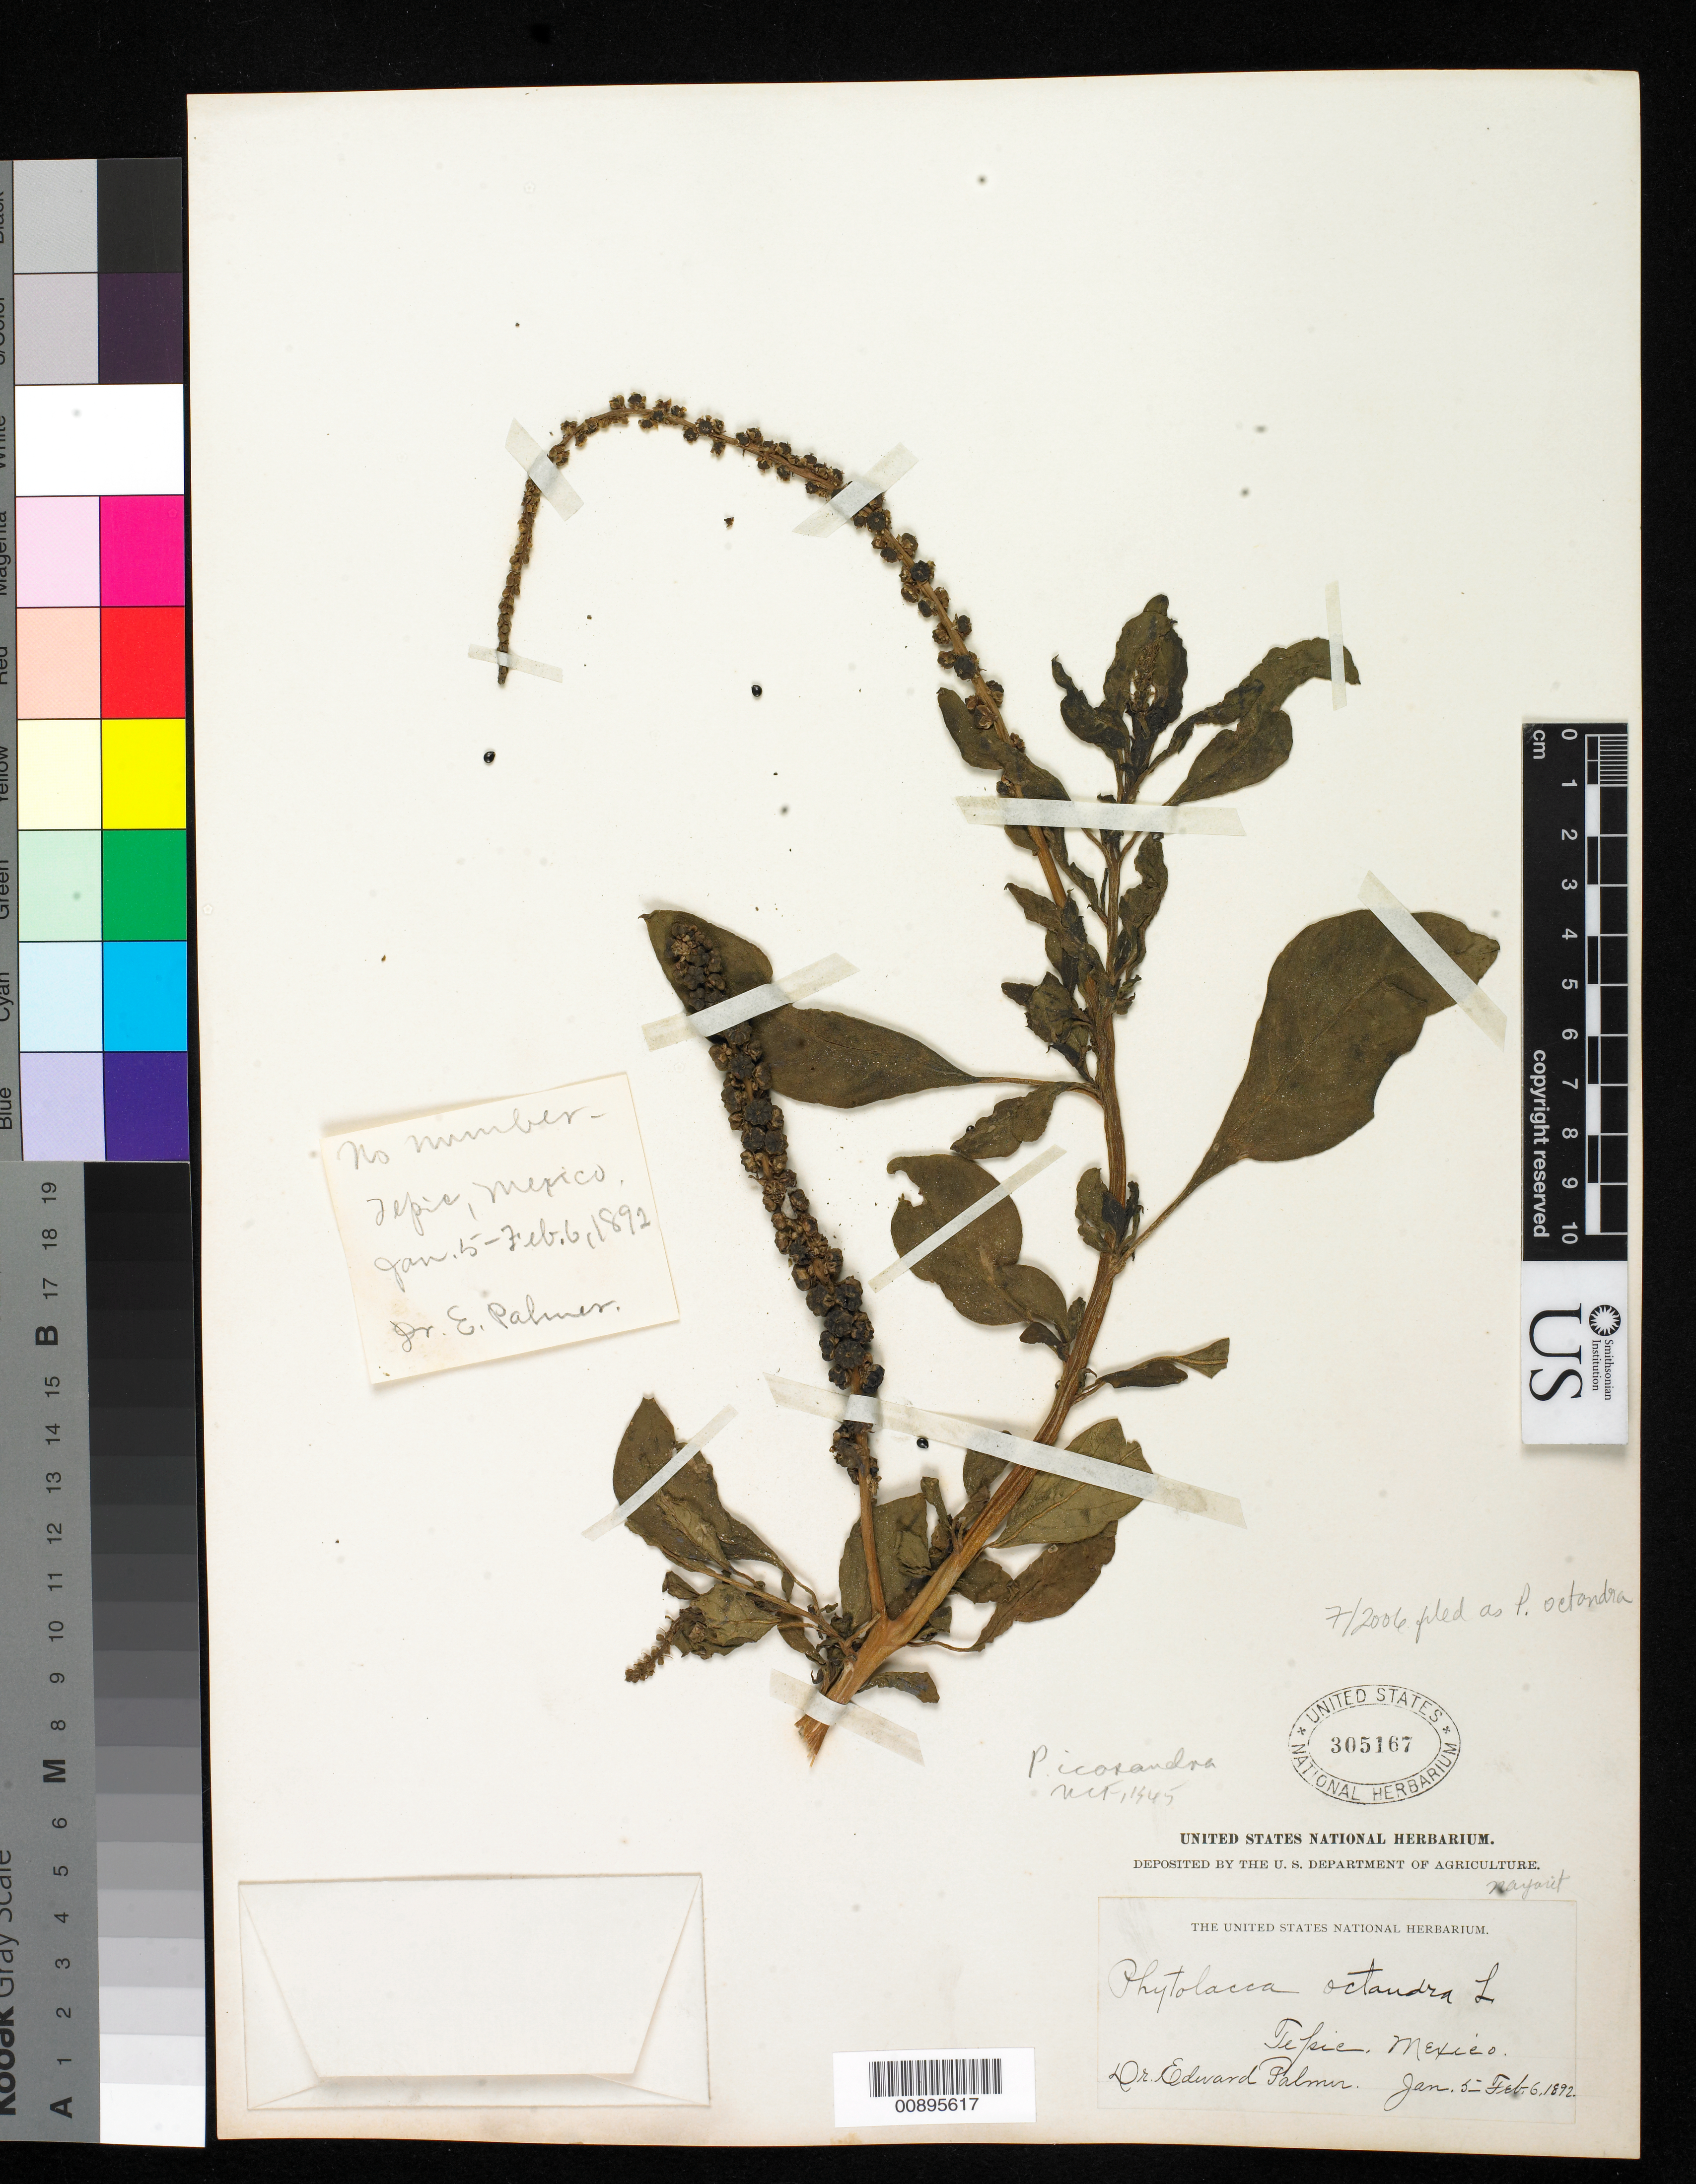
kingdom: Plantae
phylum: Tracheophyta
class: Magnoliopsida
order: Caryophyllales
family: Phytolaccaceae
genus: Phytolacca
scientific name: Phytolacca octandra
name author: L.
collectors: E. Palmer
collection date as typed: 05 Jan 1892 to 06 Feb 1892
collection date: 1892-01-05/1892-02-06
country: Mexico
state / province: Nayarit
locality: Tepic, Nayarit.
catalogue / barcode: US 305167